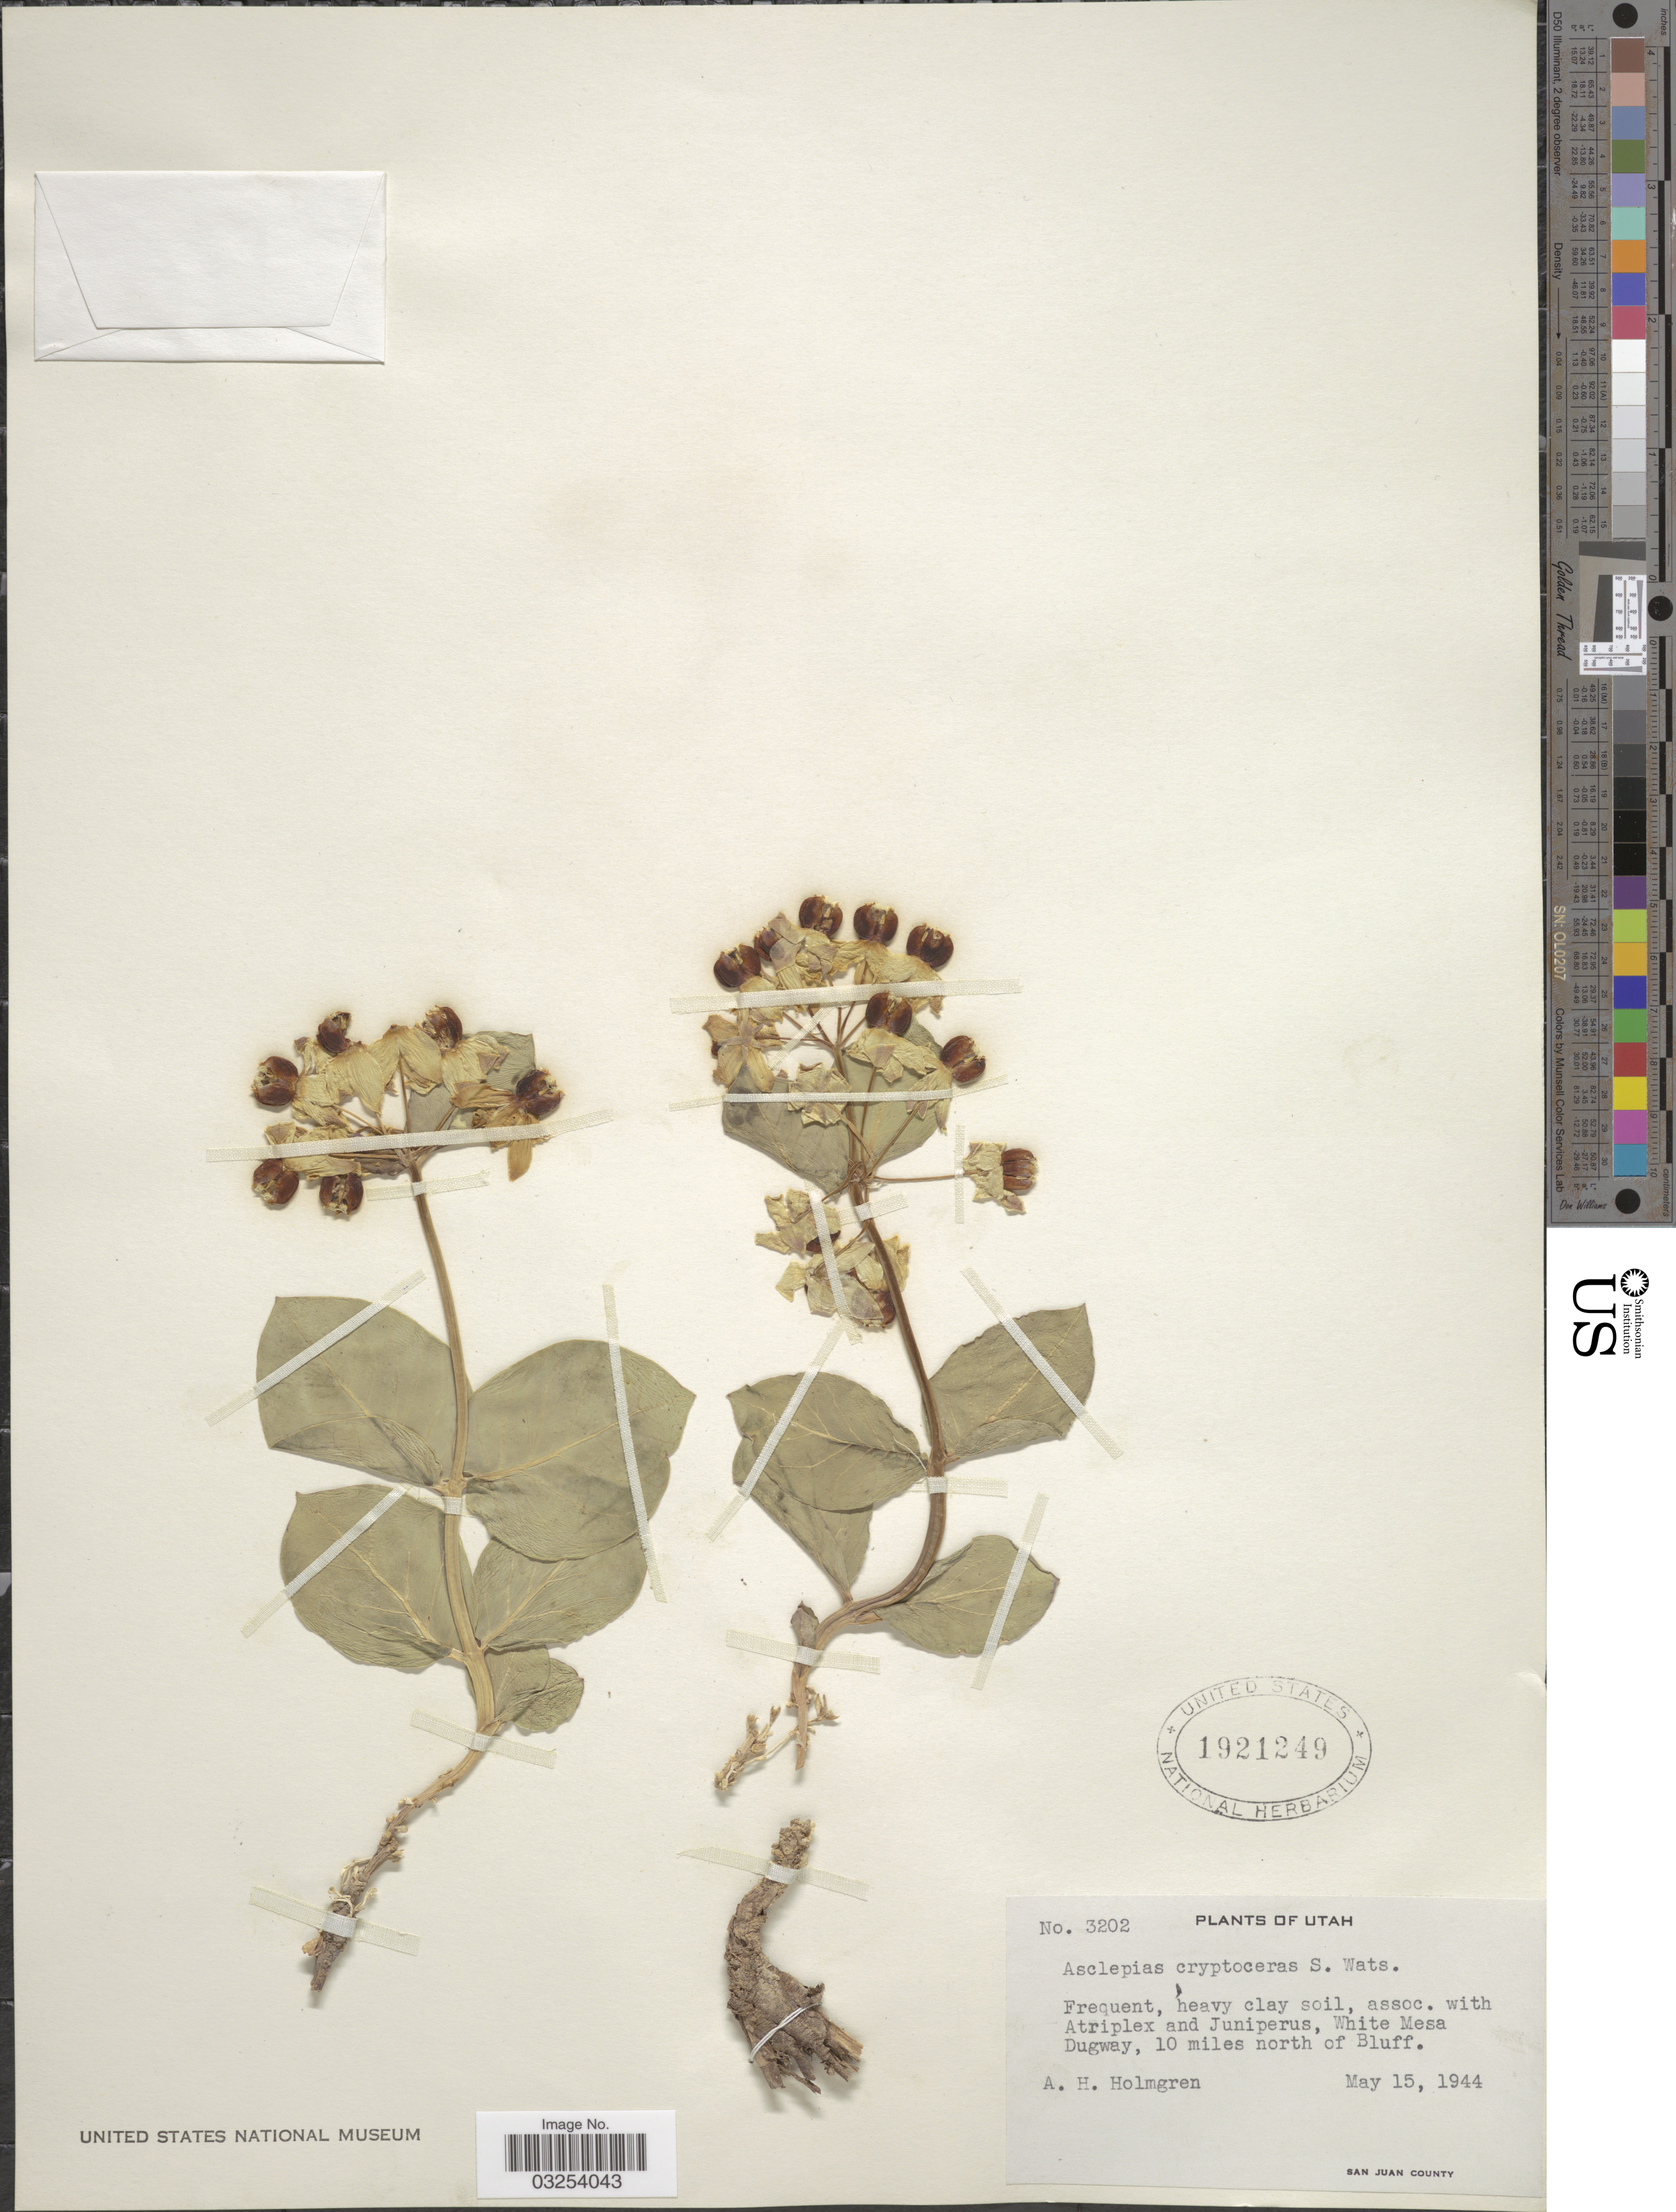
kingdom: Plantae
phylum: Tracheophyta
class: Magnoliopsida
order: Gentianales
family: Apocynaceae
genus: Asclepias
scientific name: Asclepias cryptoceras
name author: S. Watson in C. King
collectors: A. H. Holmgren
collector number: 3202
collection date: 1944-05-15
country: United States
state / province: Utah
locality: White Mesa Dugway, 10 miles north of Bluff. San Juan County.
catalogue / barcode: US 1921249